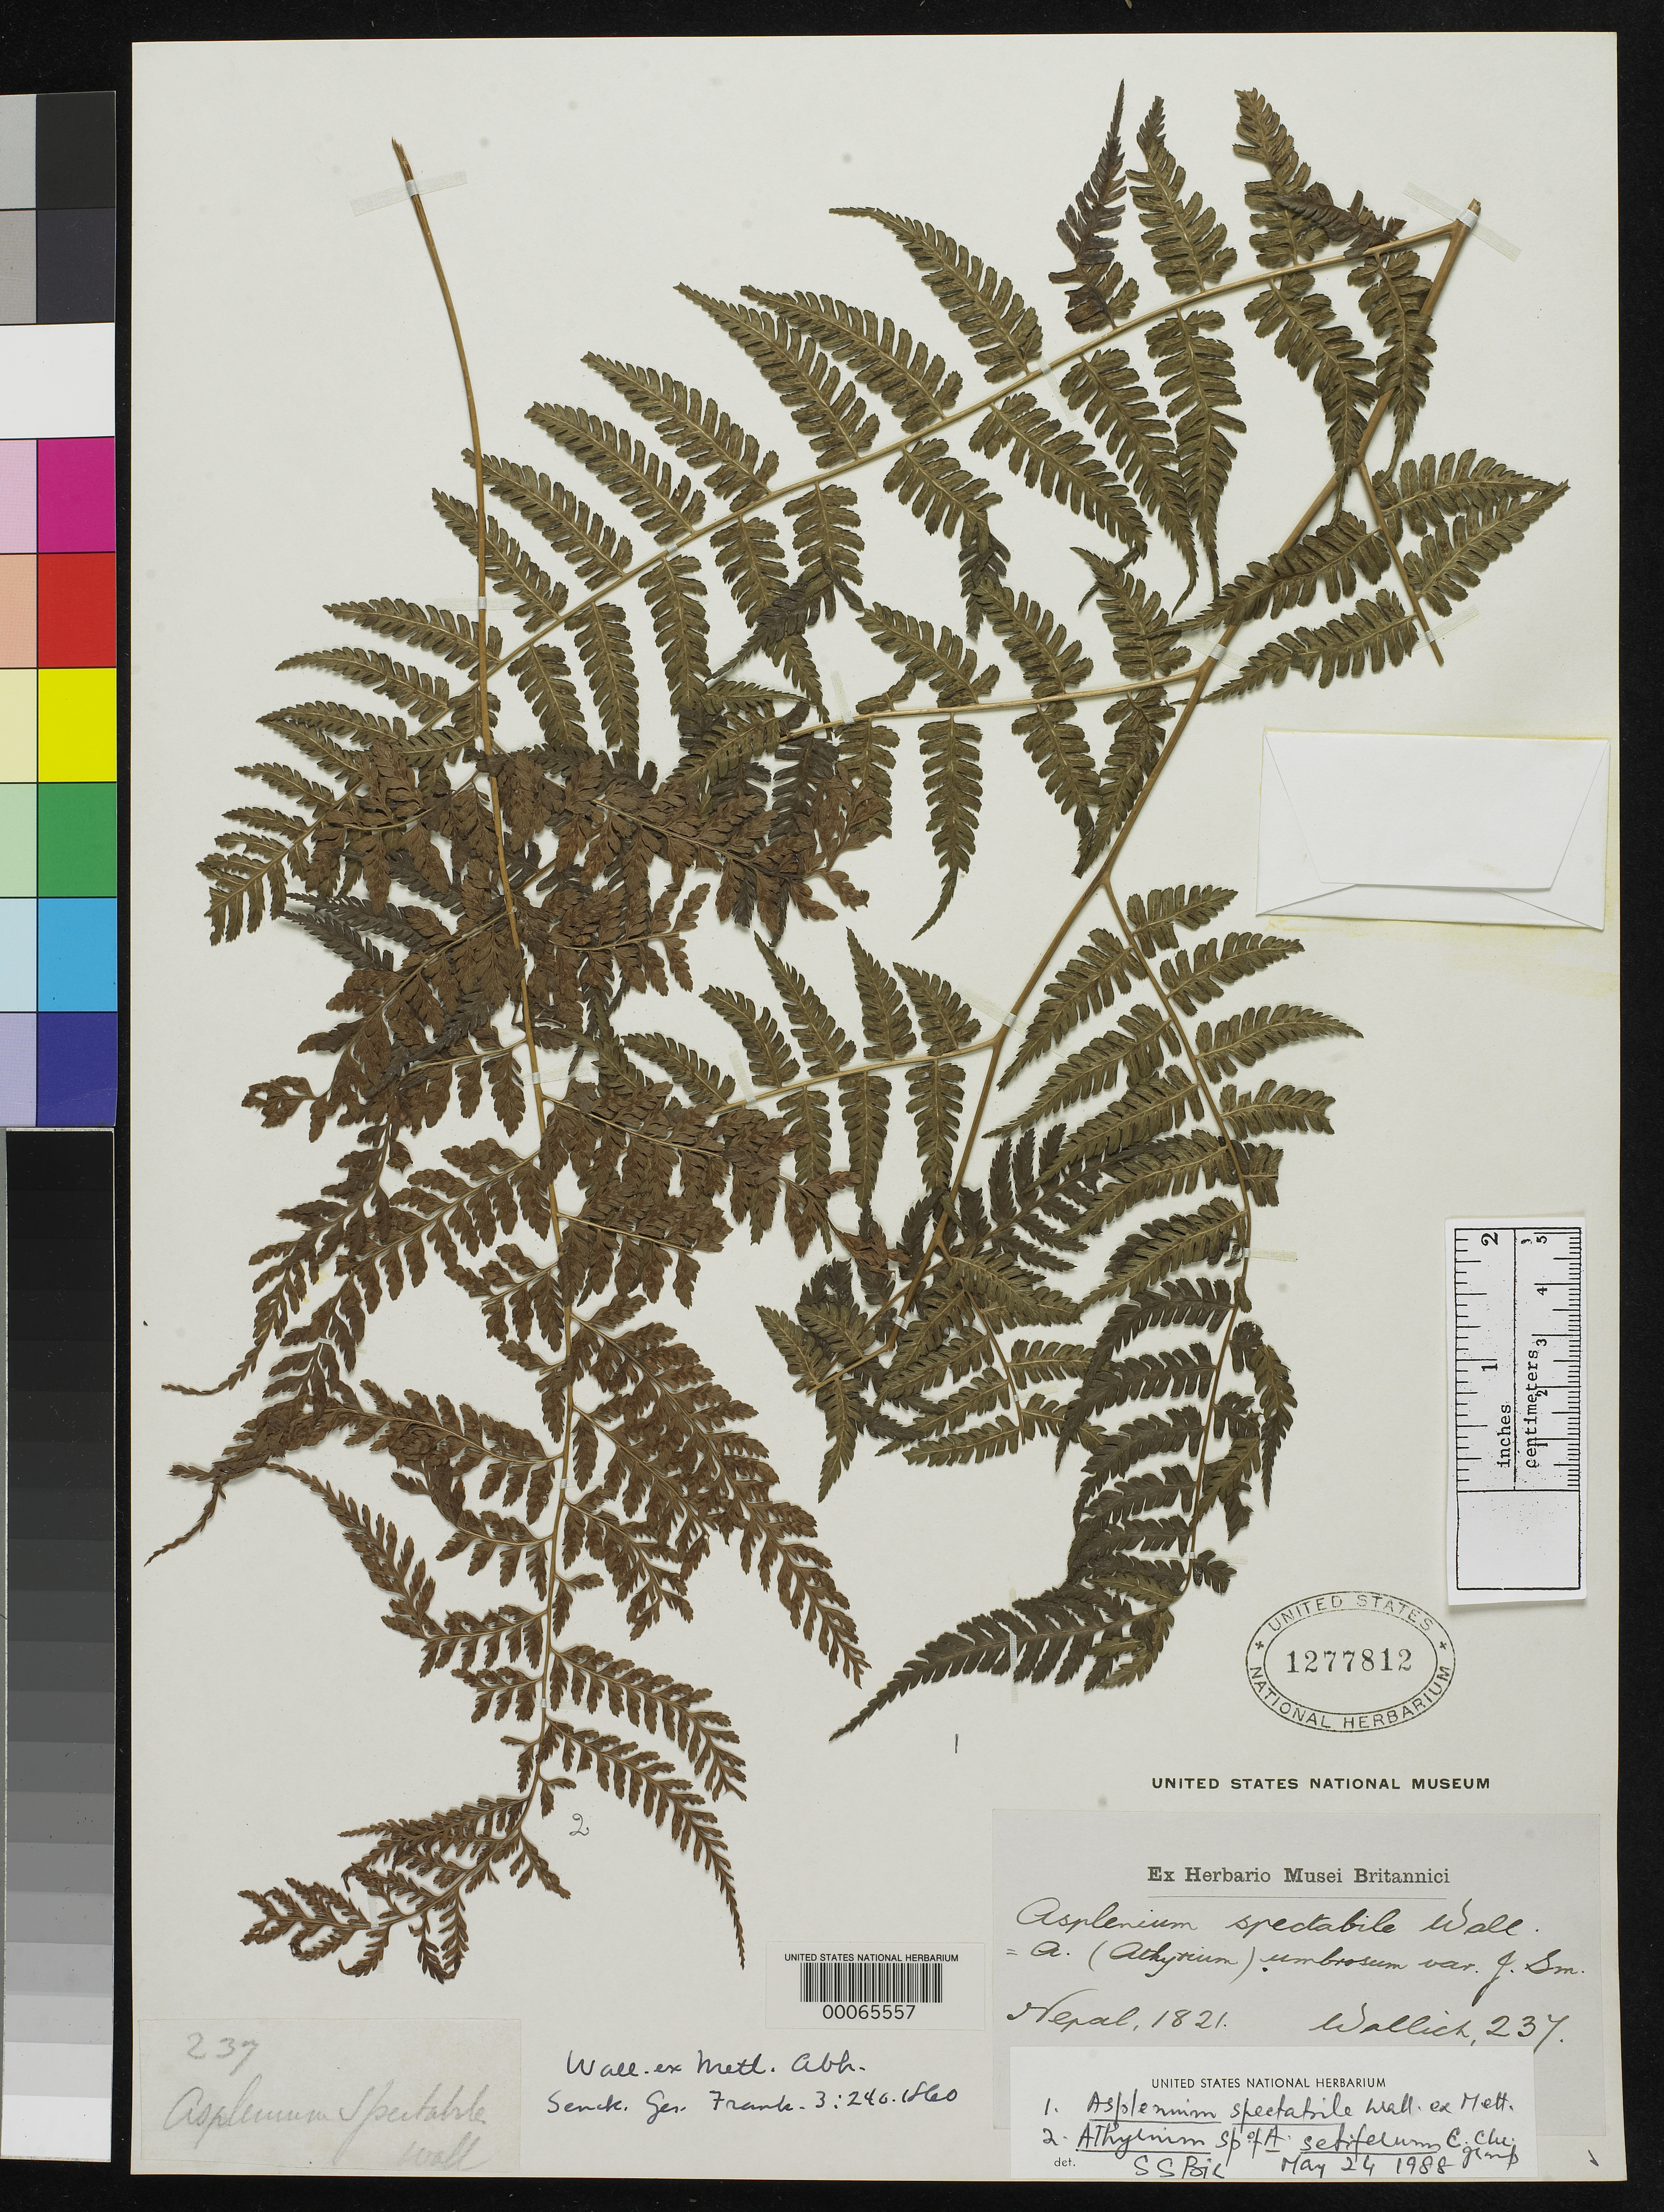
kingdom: Plantae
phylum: Tracheophyta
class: Polypodiopsida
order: Polypodiales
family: Aspleniaceae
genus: Asplenium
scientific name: Asplenium spectabile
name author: Wall. ex Mett.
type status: Type Collection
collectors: N. Wallich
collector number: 237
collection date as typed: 1821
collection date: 1821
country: Nepal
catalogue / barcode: US 1277812